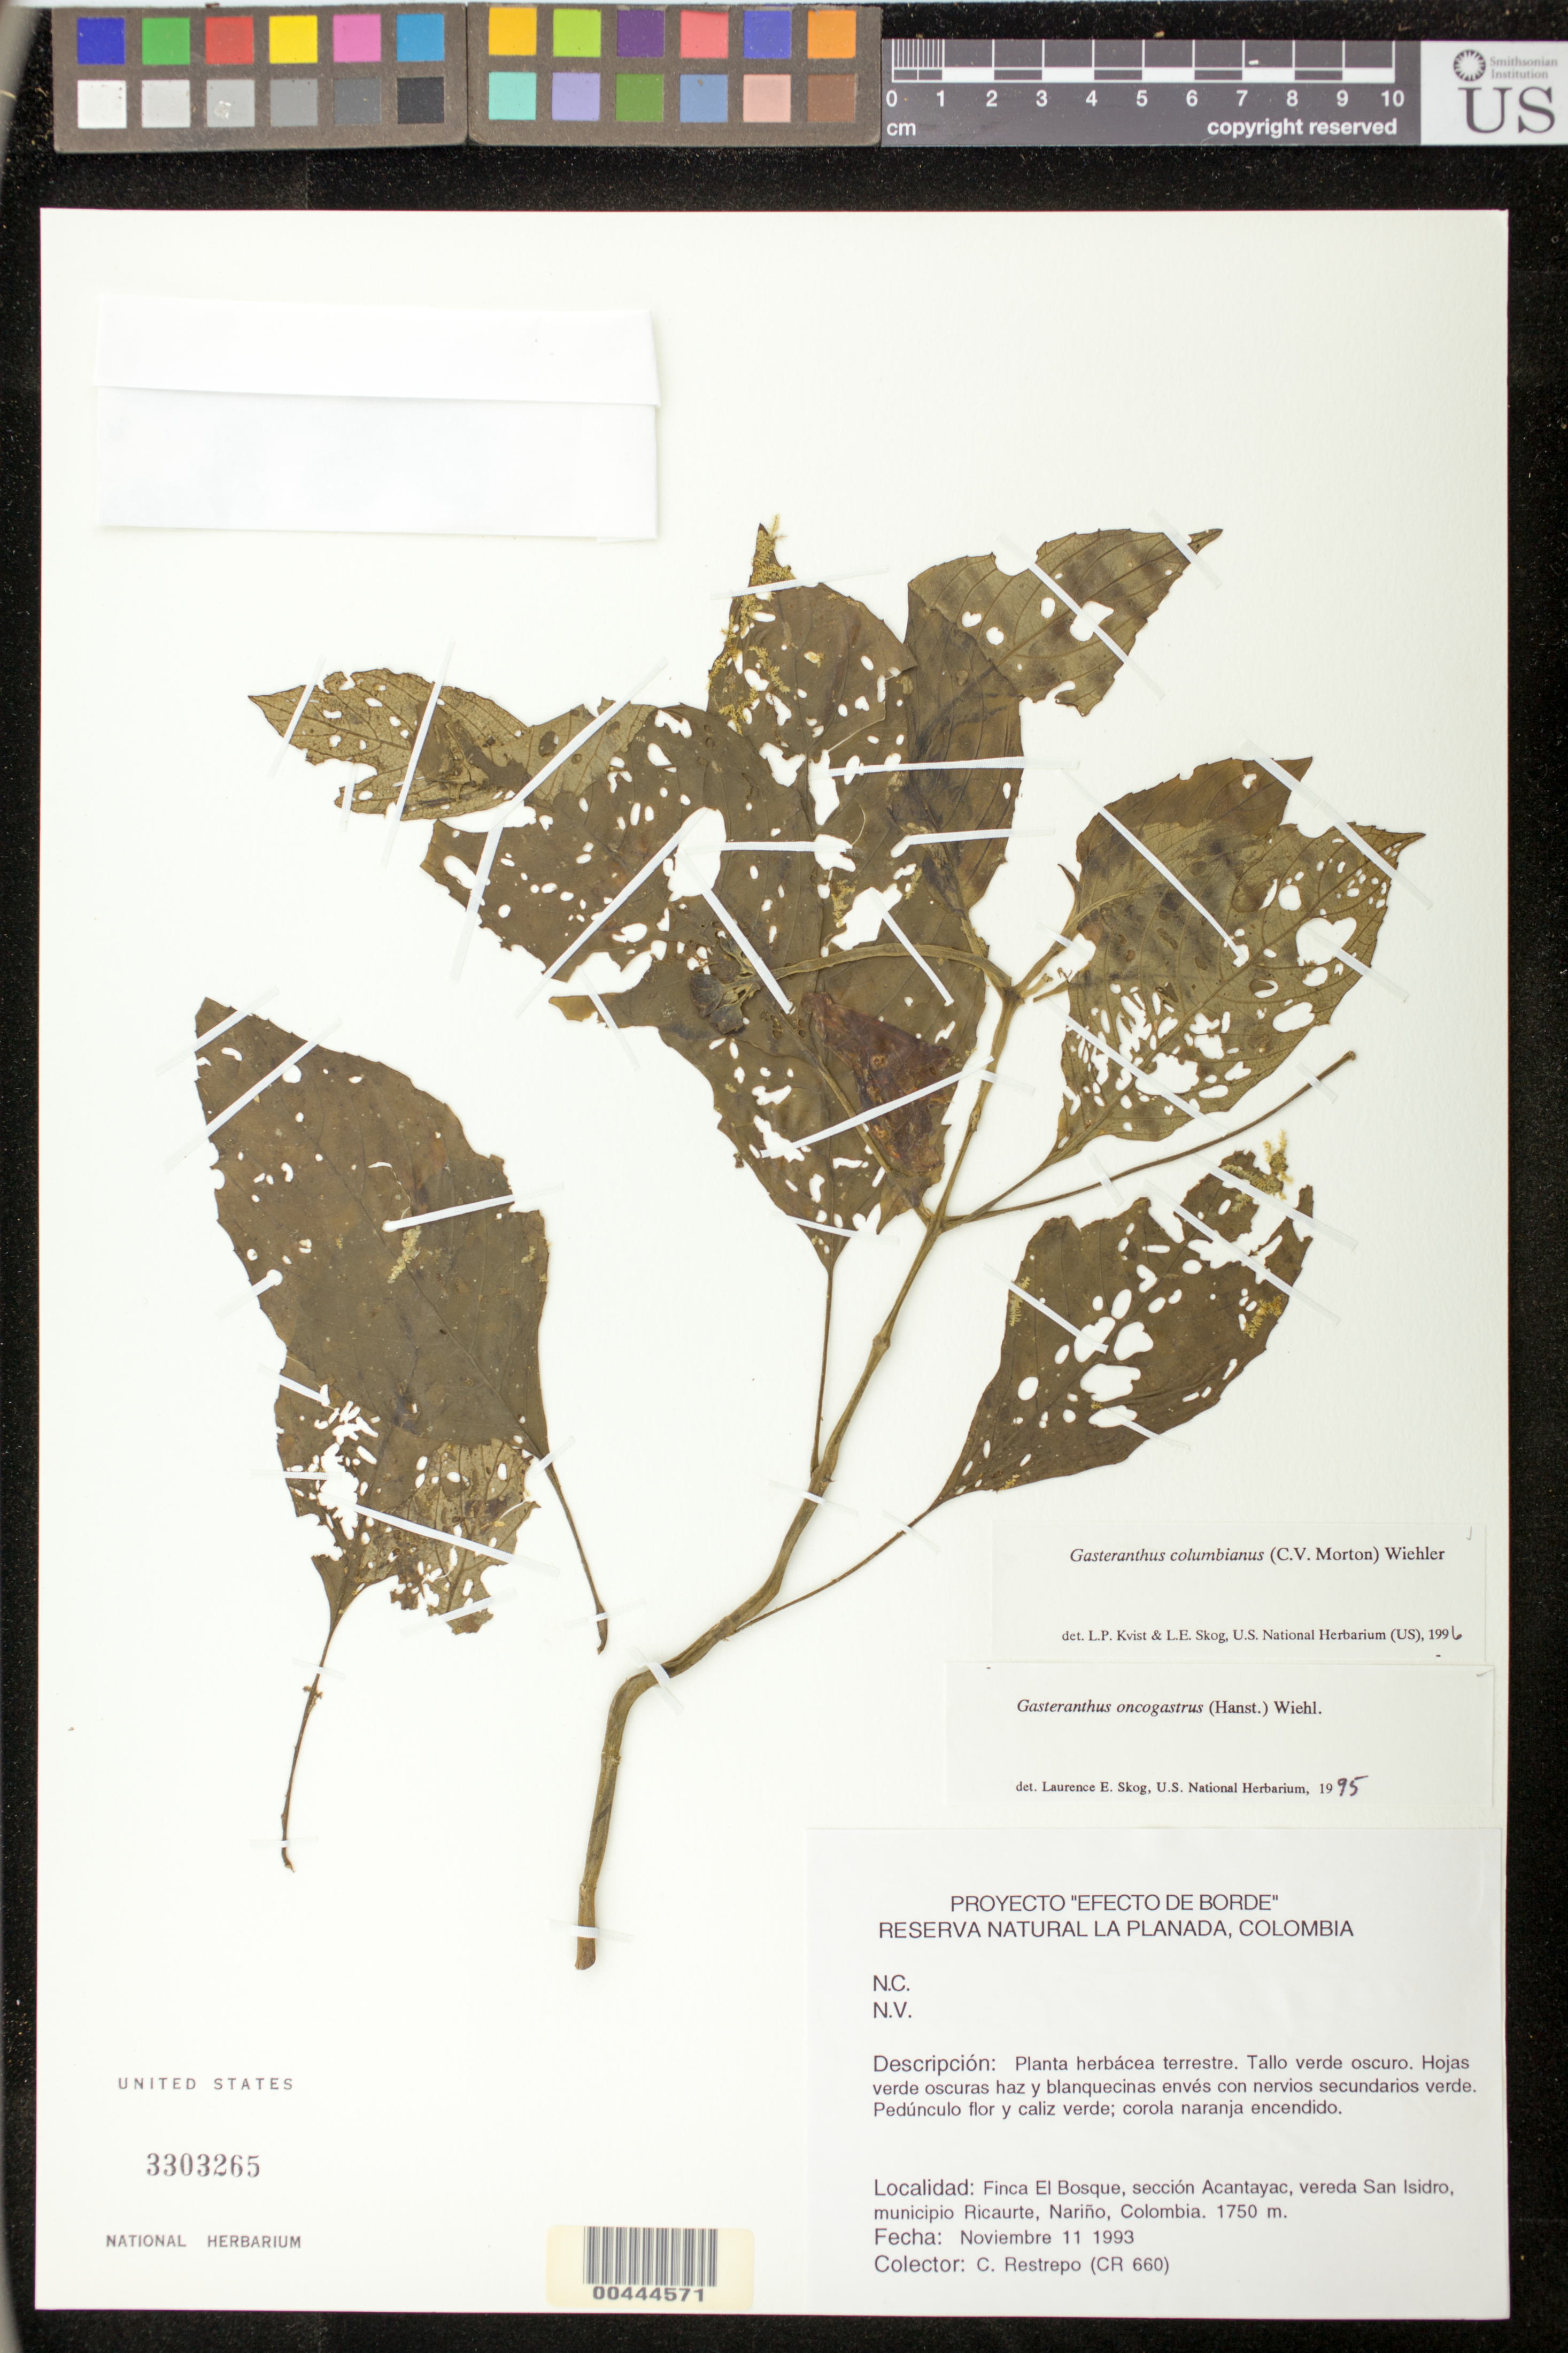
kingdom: Plantae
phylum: Tracheophyta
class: Magnoliopsida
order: Lamiales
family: Gesneriaceae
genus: Gasteranthus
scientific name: Gasteranthus columbianus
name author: (C.V. Morton) Wiehler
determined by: Skog, Laurence E.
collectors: C. Restrepo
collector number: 660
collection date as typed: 11 Nov 1993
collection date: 1993-11-11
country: Colombia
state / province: Nariño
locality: Mpio. Ricaurte, Finca El Bosque, sección Acantayac, vereda San Isidro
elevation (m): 1750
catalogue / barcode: US 3303265